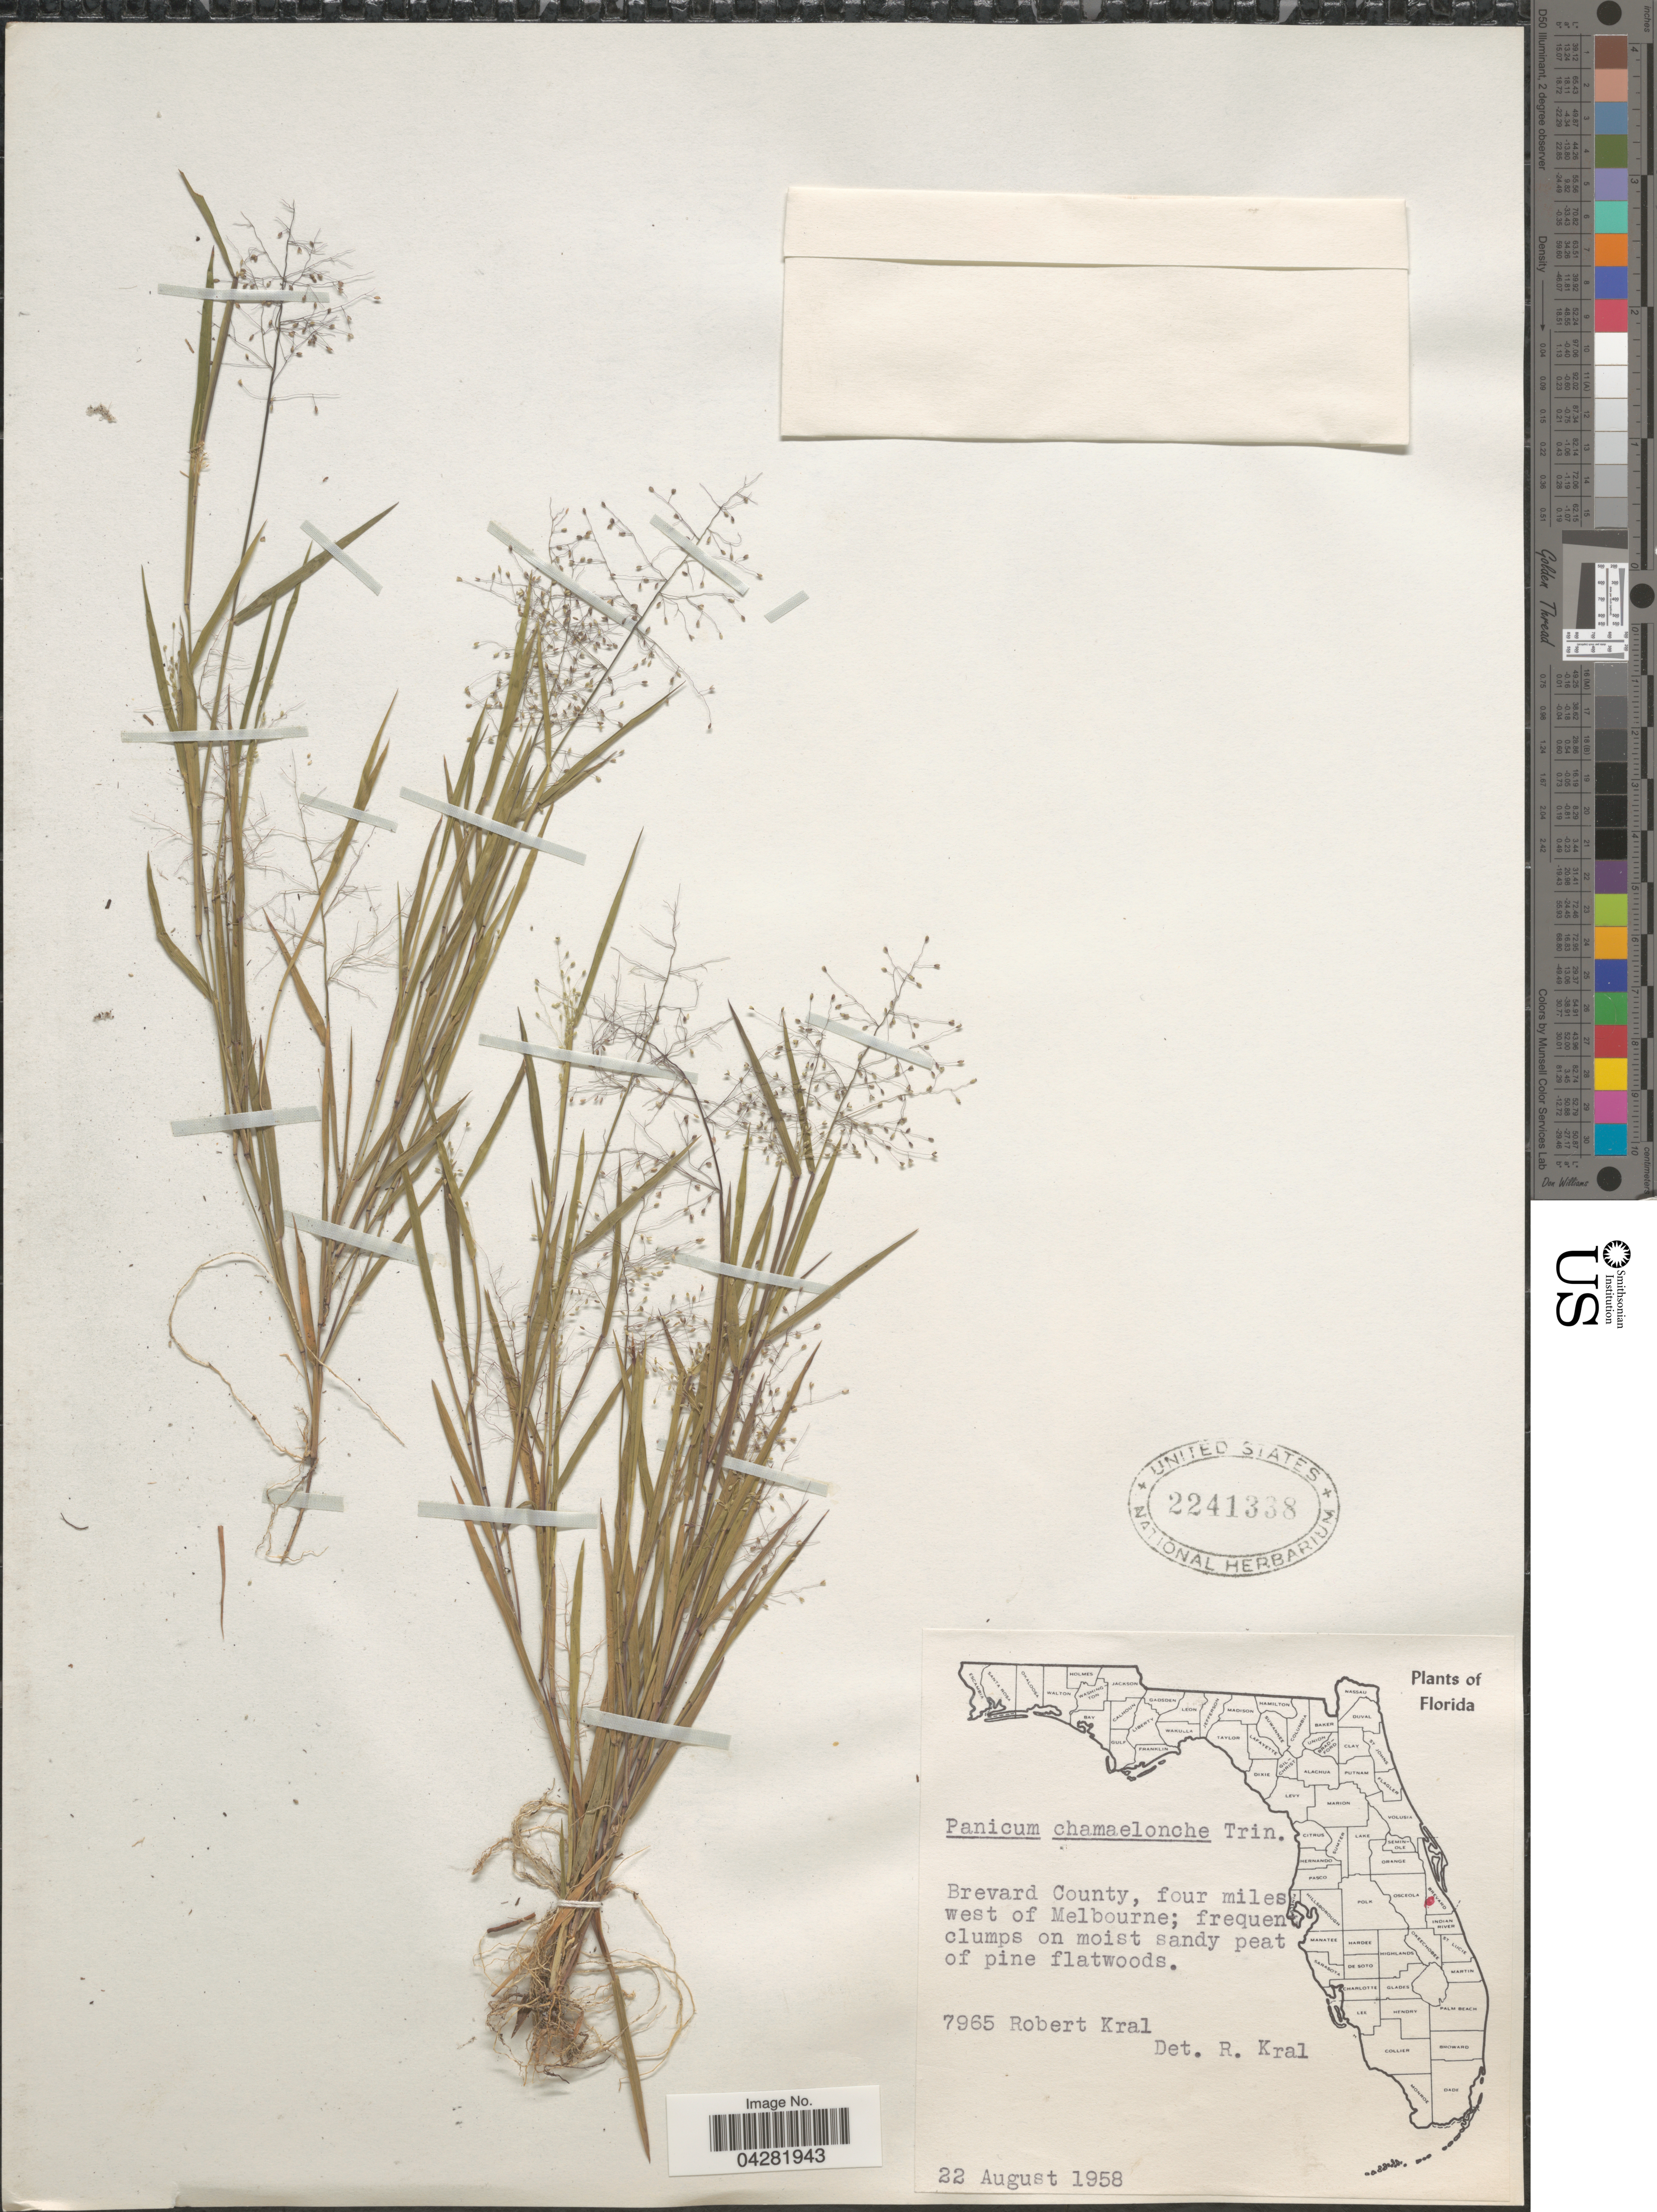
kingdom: Plantae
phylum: Tracheophyta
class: Liliopsida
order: Poales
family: Poaceae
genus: Dichanthelium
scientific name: Dichanthelium ensifolium var. ensifolium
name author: (Baldwin ex Elliot) Gould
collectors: R. Kral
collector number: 7965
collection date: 1958-08-22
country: United States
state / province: Florida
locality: Brevard County, four miles west of Melbourne.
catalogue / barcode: US 2241338